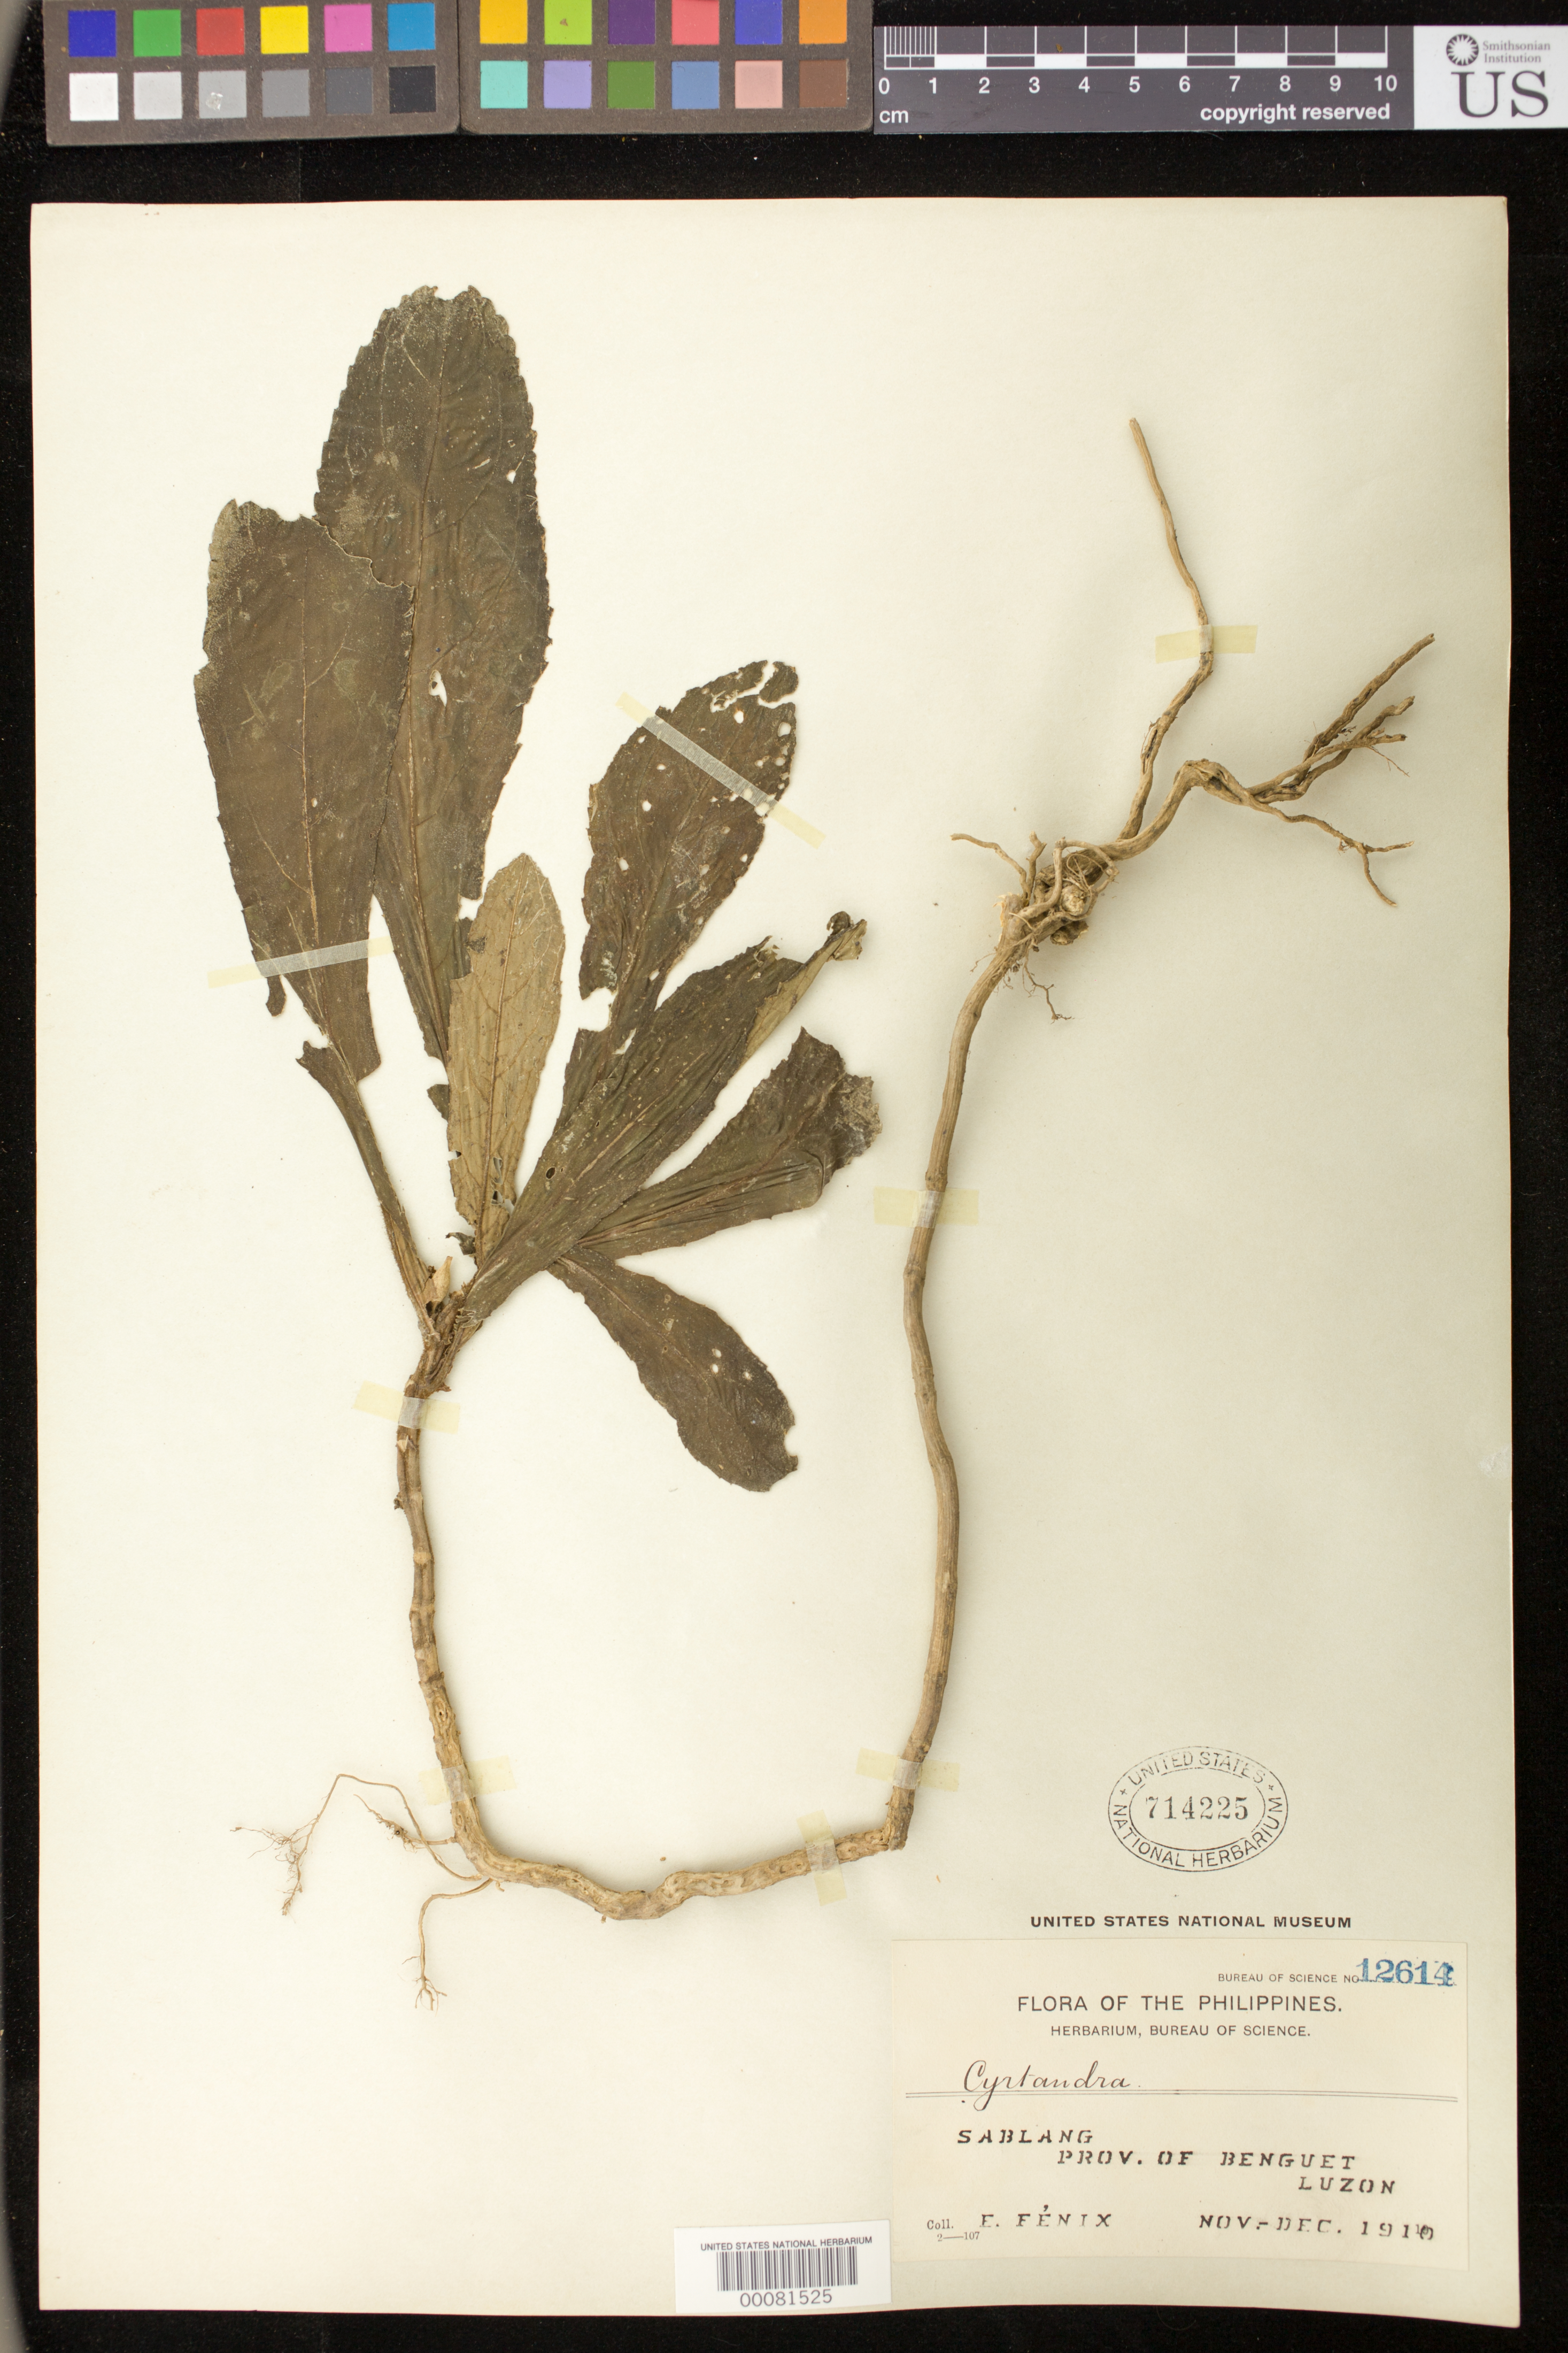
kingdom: Plantae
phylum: Tracheophyta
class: Magnoliopsida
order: Lamiales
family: Gesneriaceae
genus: Cyrtandra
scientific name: Cyrtandra sp.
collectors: E. Fénix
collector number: Bur. Sci. 12614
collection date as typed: Nov-Dec 1910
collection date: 1910-11/1910-12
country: Philippines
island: Luzon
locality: Benguet, Sablang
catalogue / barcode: US 714225